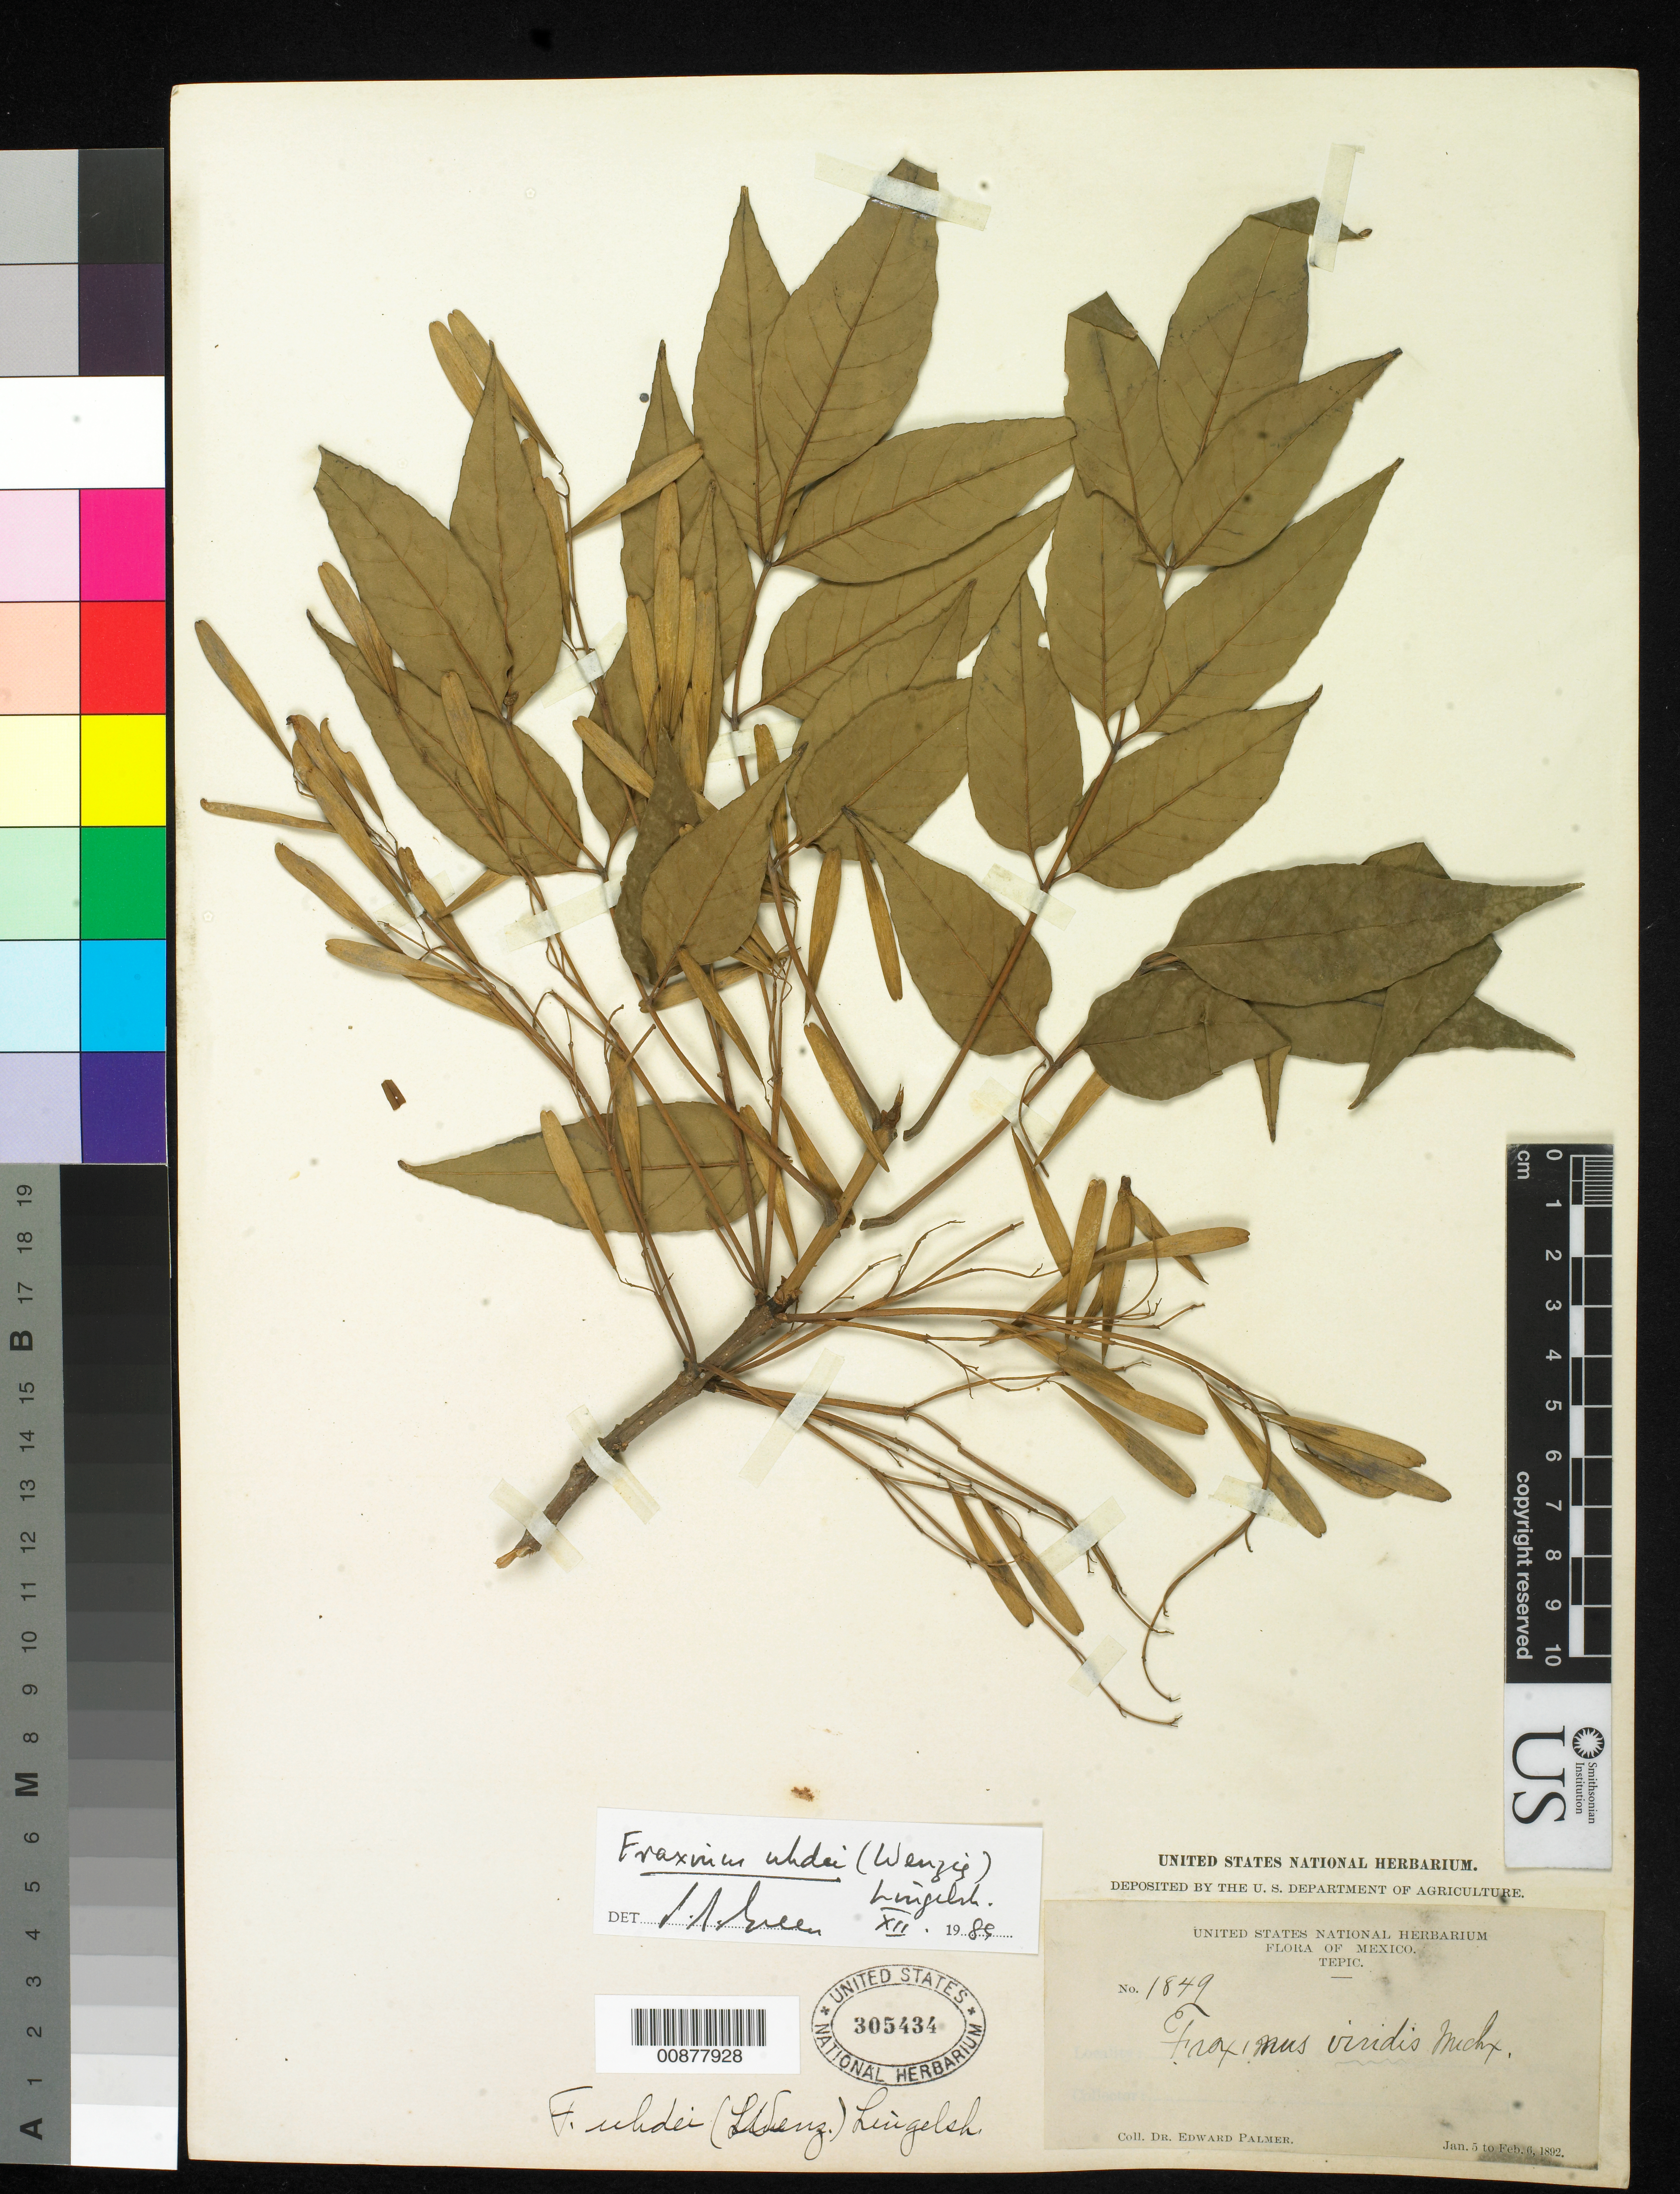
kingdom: Plantae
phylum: Tracheophyta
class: Magnoliopsida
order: Lamiales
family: Oleaceae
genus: Fraxinus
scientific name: Fraxinus uhdei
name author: (Wenz.) Lingelsh.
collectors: E. Palmer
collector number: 1849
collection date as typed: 05 Jan 1892 to 06 Feb 1892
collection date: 1892-01-05/1892-02-06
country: Mexico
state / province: Nayarit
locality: Tepic, Nayarit.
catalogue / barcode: US 305434